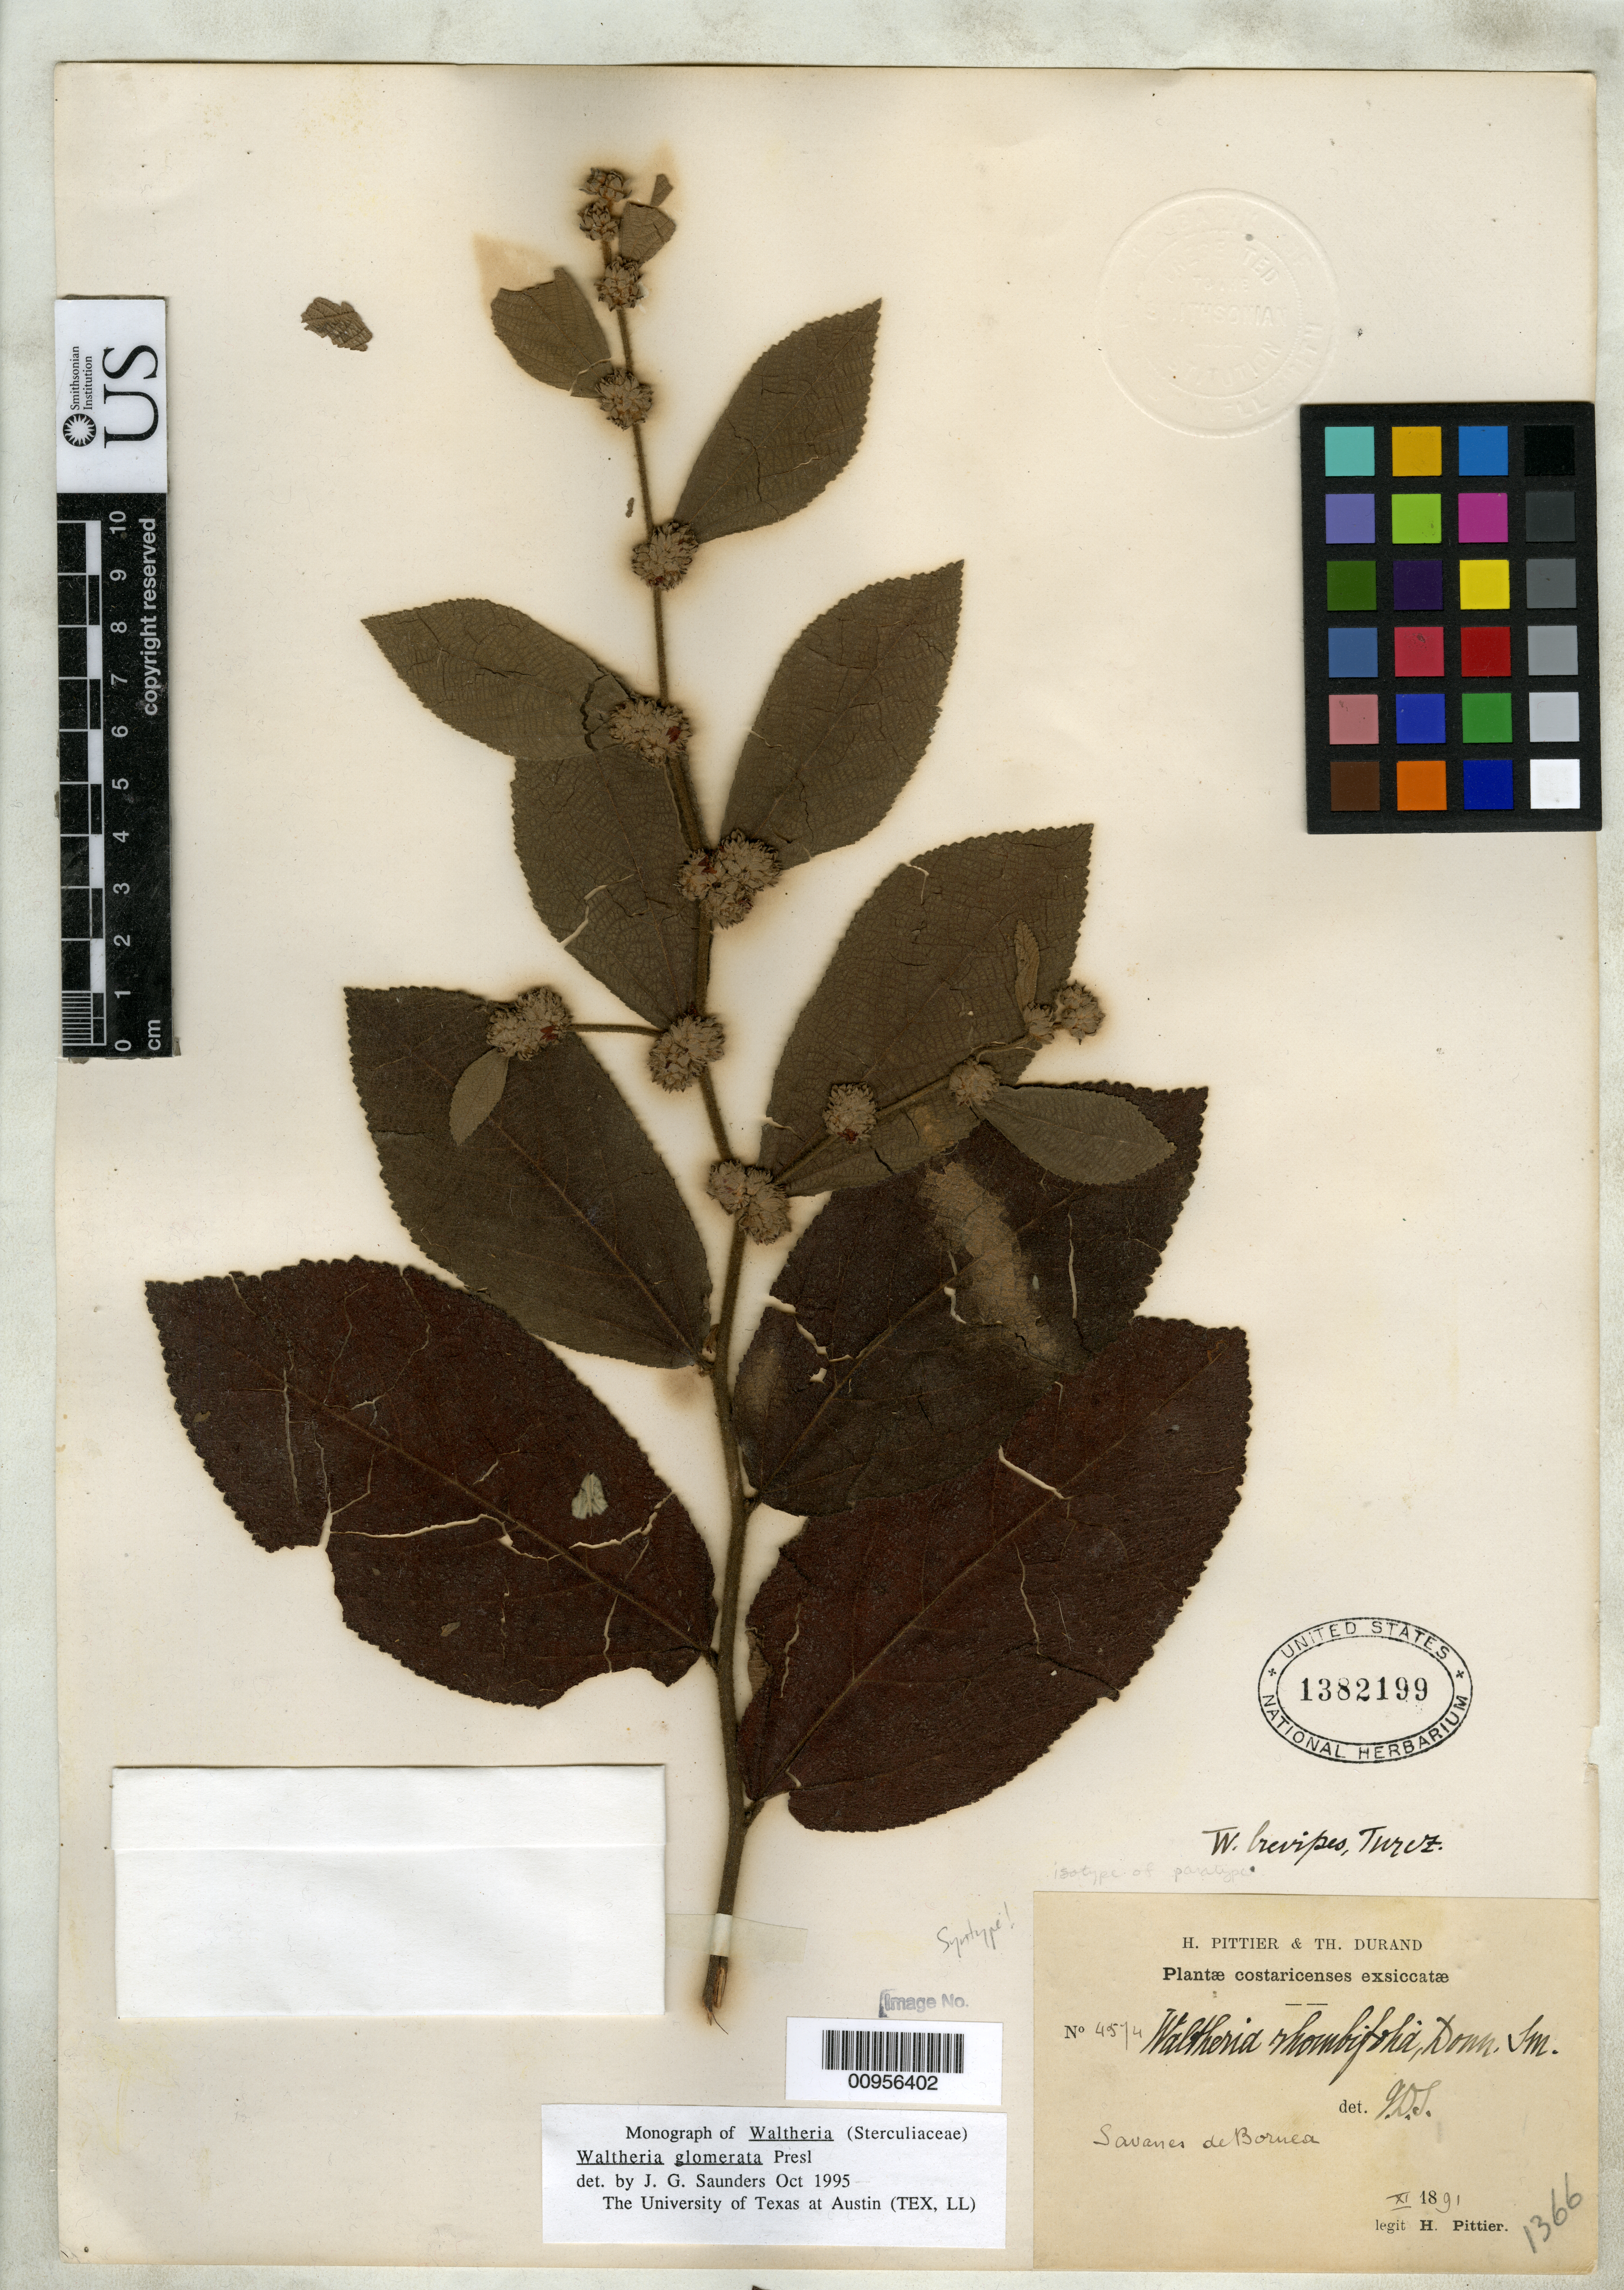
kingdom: Plantae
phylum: Tracheophyta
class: Magnoliopsida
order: Malvales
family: Malvaceae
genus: Waltheria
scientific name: Waltheria rhombifolia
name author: Donn. Sm.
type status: Syntype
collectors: H. F. Pittier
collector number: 4574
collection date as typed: Nov 1891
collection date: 1891-11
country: Costa Rica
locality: Savanes de Boruca.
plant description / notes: Specimen ex John Donnell Smith herbarium.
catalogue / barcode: US 1382199